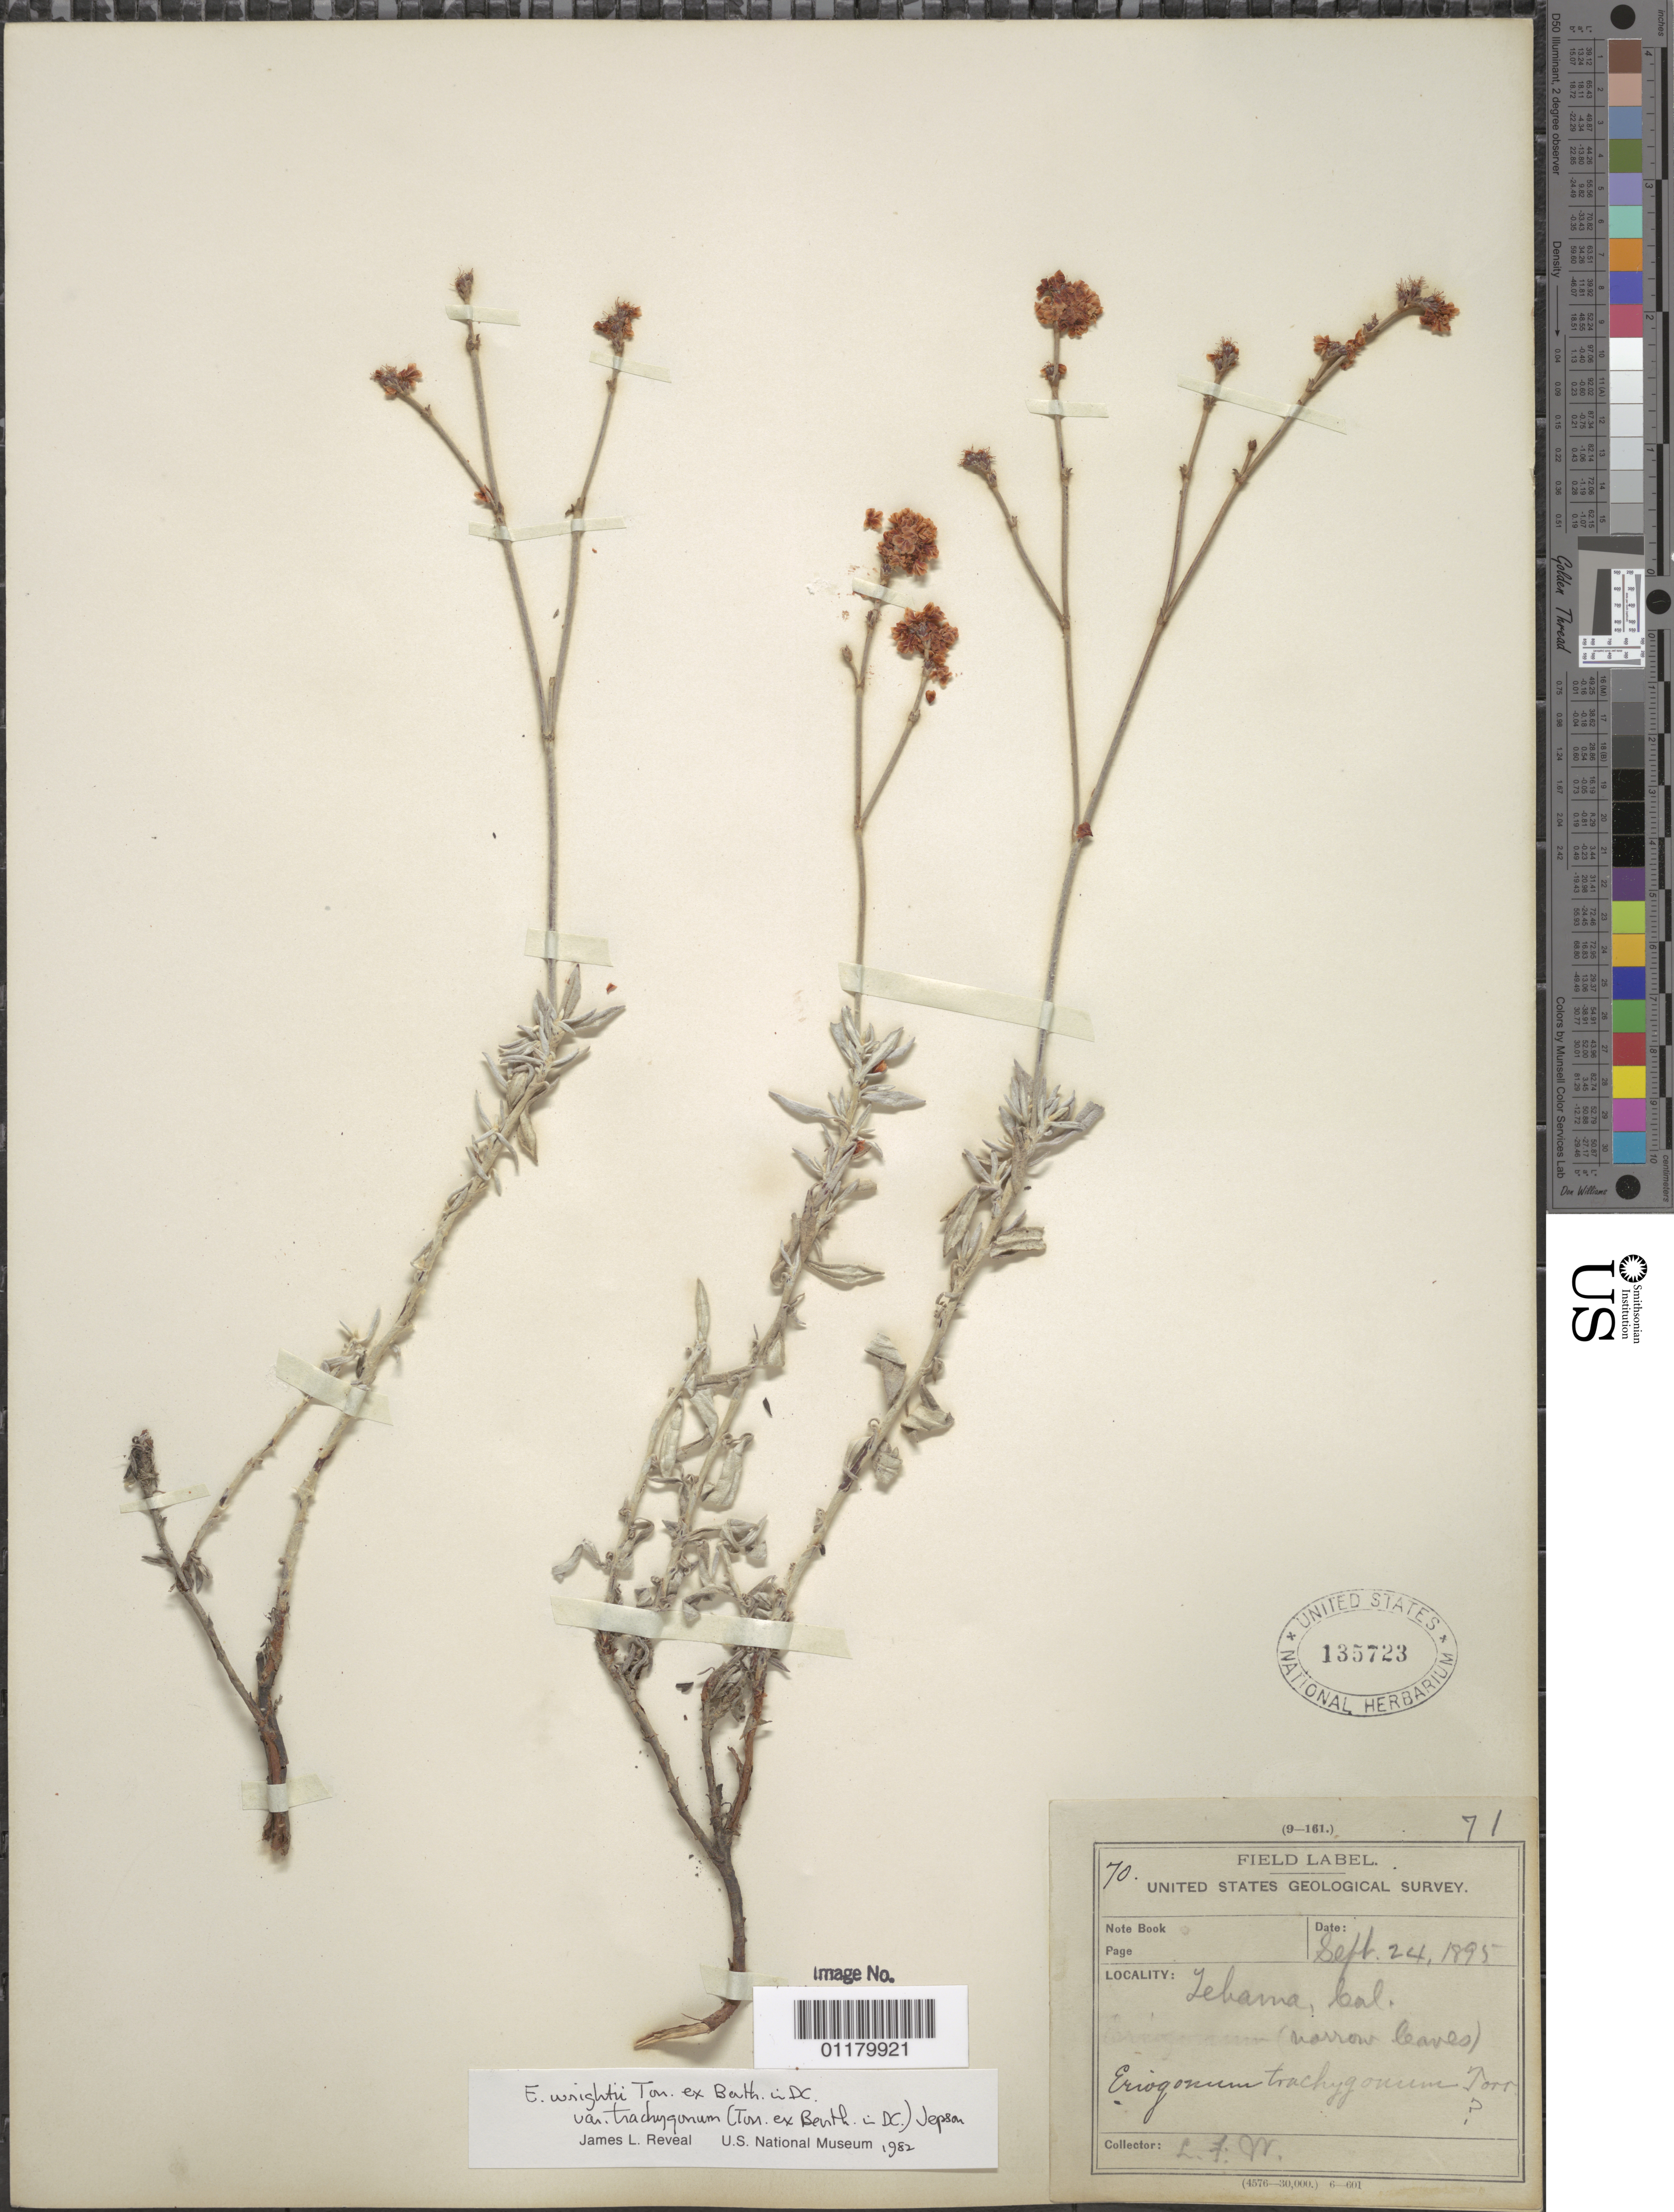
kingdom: Plantae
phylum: Tracheophyta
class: Magnoliopsida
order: Caryophyllales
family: Polygonaceae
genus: Eriogonum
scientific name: Eriogonum wrightii var. trachygonum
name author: (Torr. ex Benth.) Jeps.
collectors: L. F. Ward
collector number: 70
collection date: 1895-09-24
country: United States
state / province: California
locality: Tehama.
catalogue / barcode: US 135723